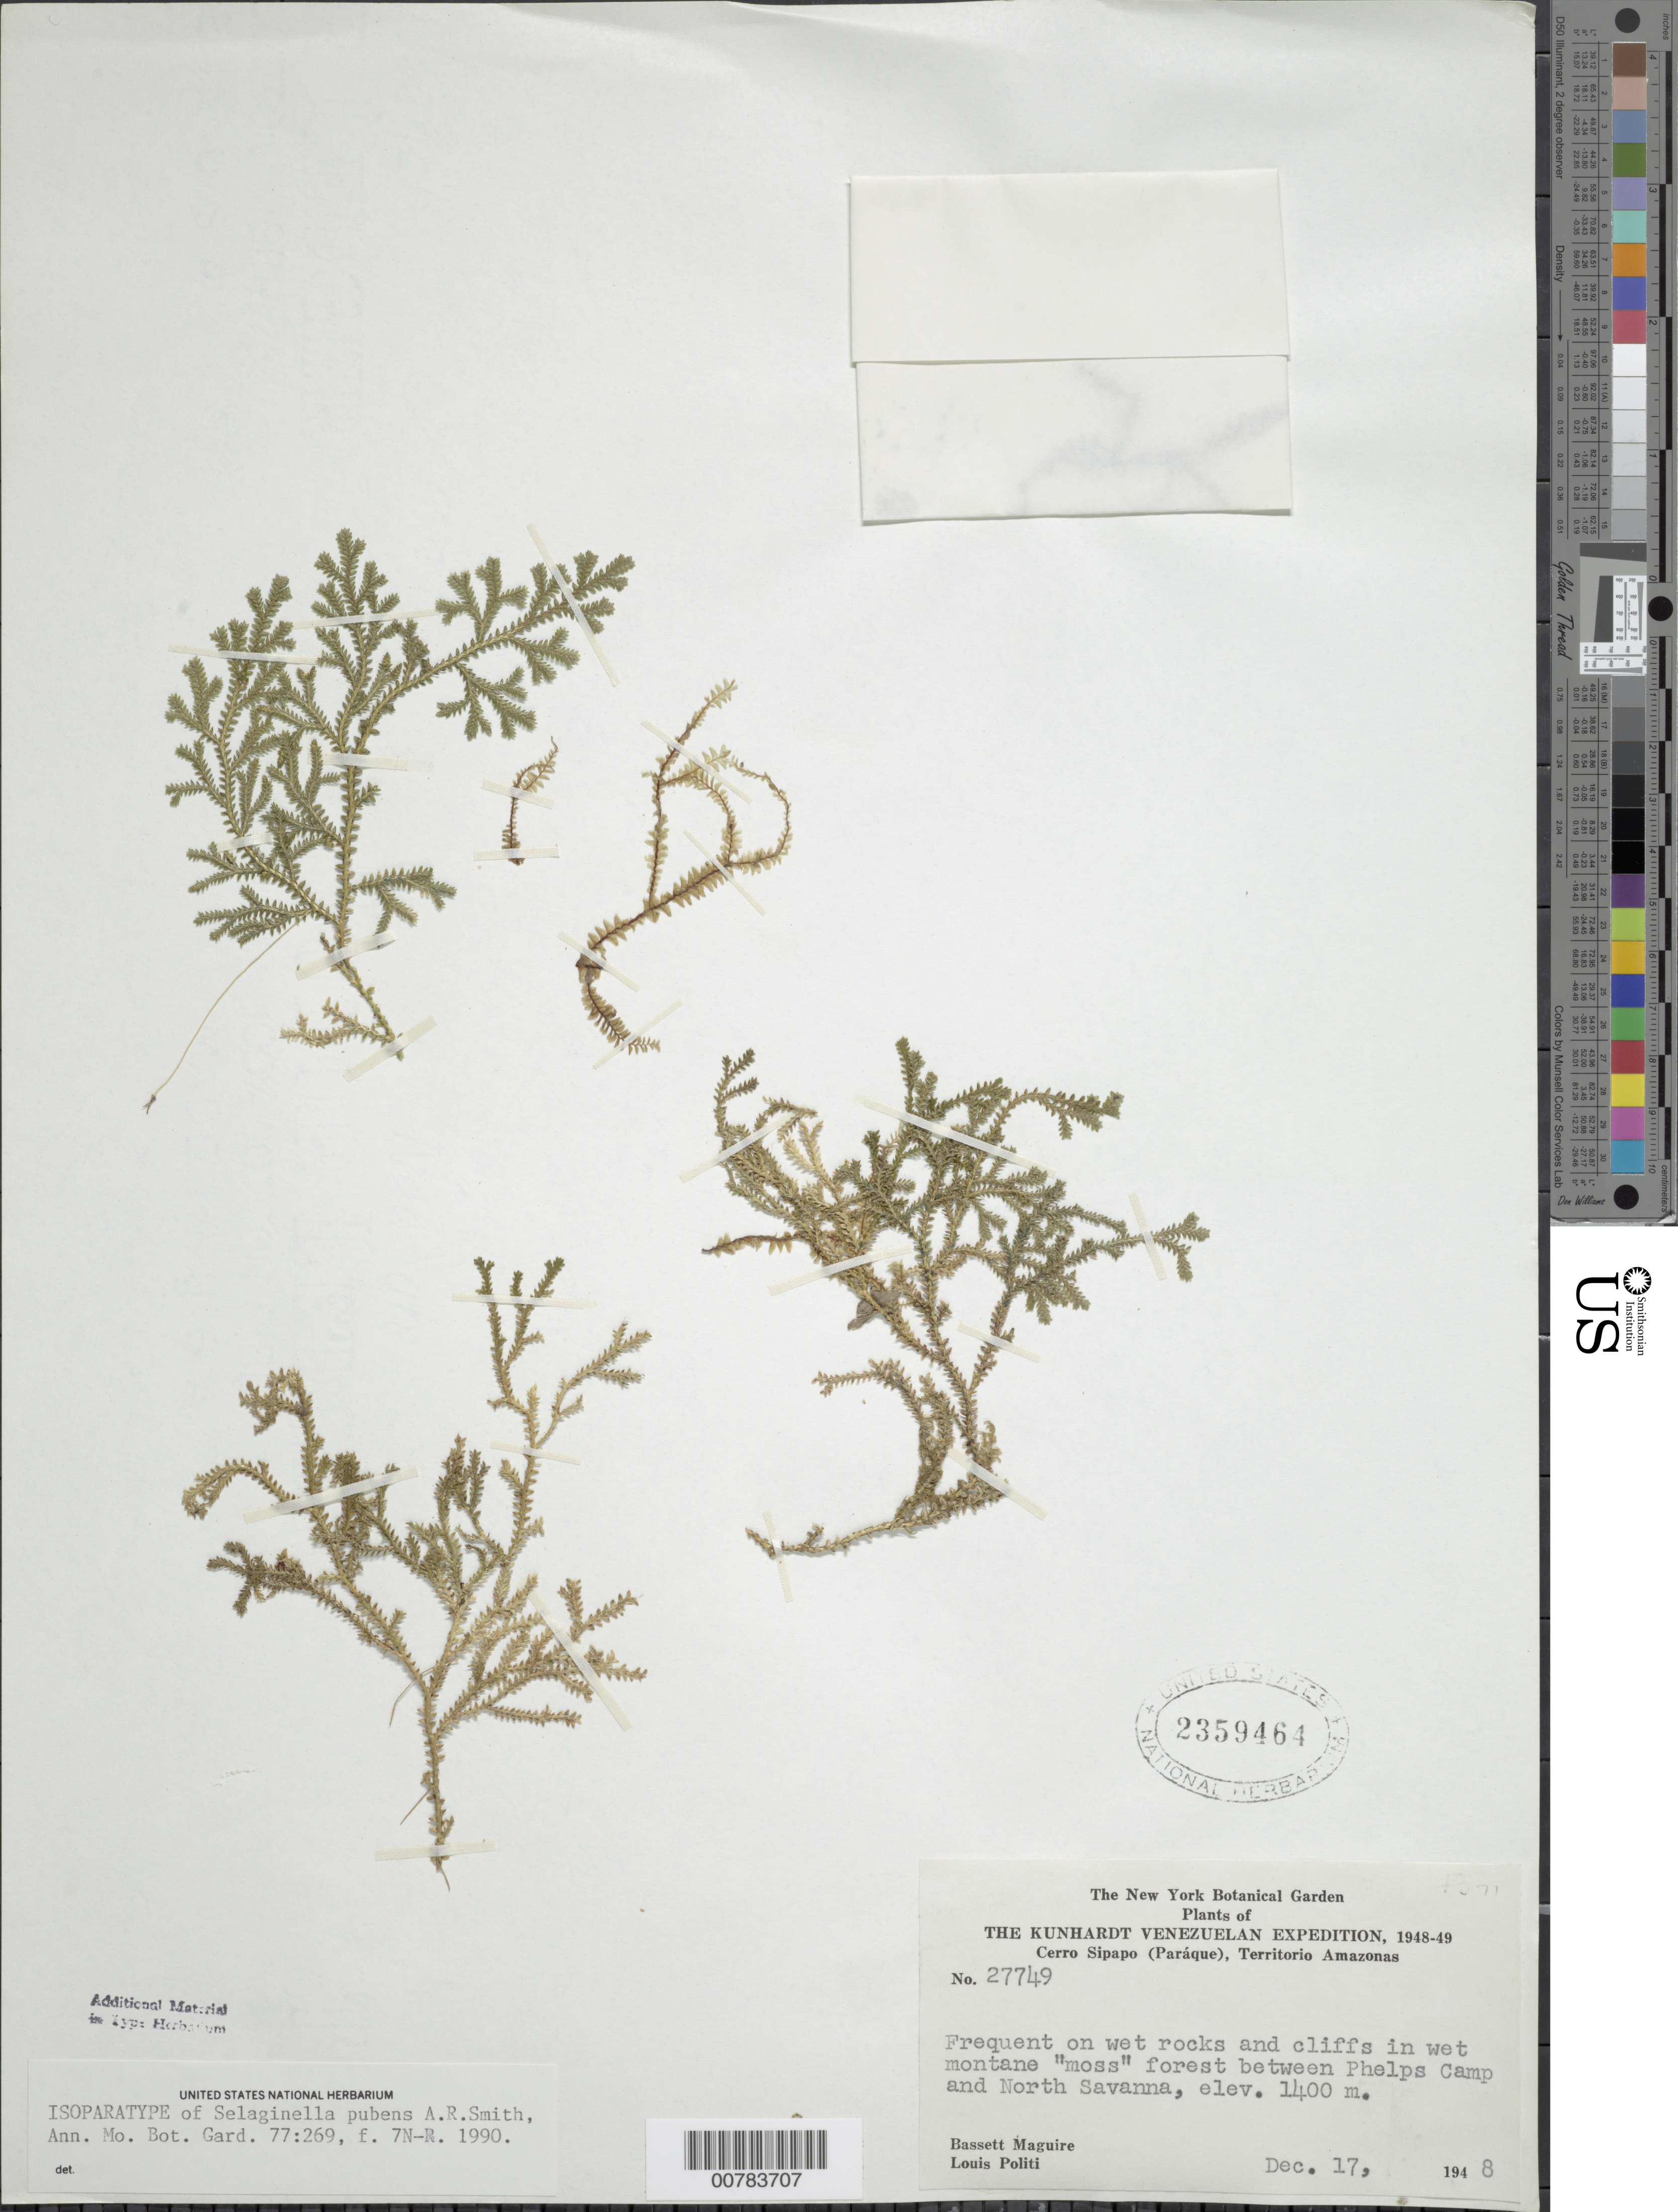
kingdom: Plantae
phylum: Tracheophyta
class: Lycopodiopsida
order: Selaginellales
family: Selaginellaceae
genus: Selaginella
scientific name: Selaginella pubens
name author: A.R. Sm.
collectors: B. Maguire & L. Politi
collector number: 27749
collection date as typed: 17-Dec-48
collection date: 1948-12-17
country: Venezuela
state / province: Amazonas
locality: Cerro Sipapo (Paráque), Phelps Camp to North Savanna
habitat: Wet rocks and cliffs in wet montane "moss" forest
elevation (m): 1400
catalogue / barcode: US 2359464